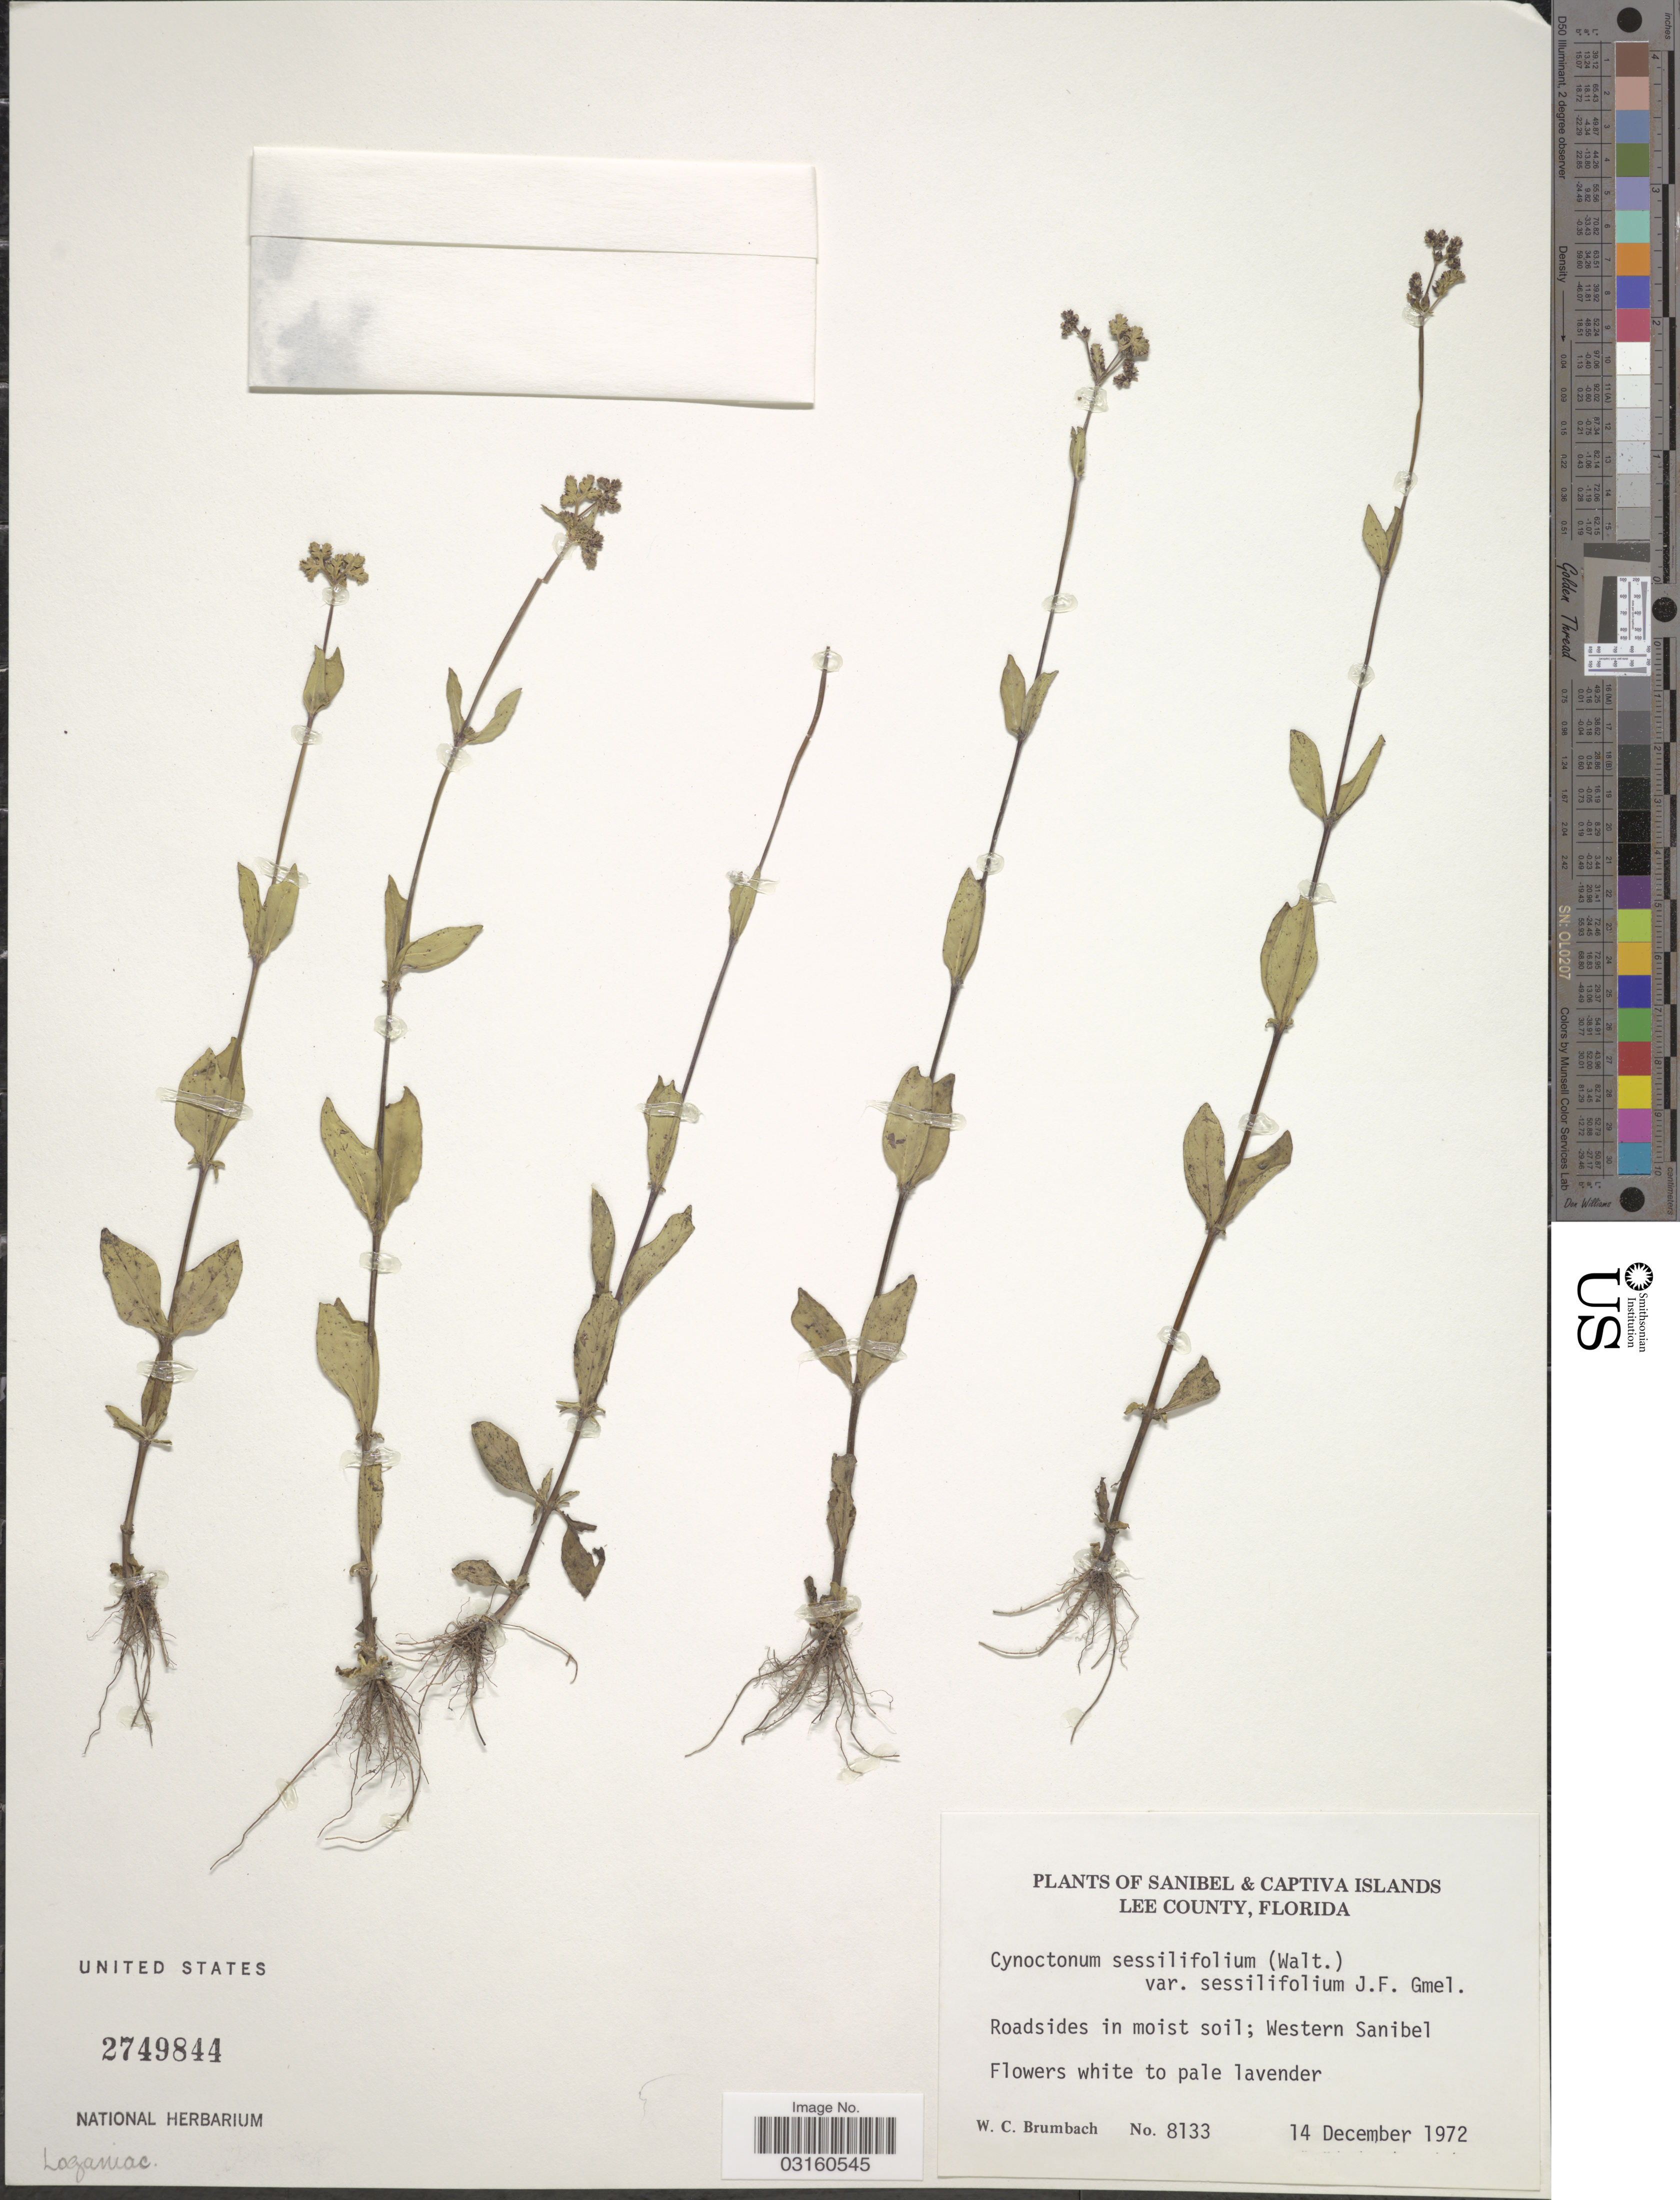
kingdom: Plantae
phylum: Tracheophyta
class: Magnoliopsida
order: Gentianales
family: Loganiaceae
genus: Mitreola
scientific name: Mitreola sessilifolia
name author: (J.F. Gmel.) G. Don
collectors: W. C. Brumbach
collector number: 8133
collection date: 1972-12-14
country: United States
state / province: Florida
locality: Sanibel & Captiva Islands. Lee County, Florida. Roadsides in moist soil; Western Sanibel.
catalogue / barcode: US 2749844